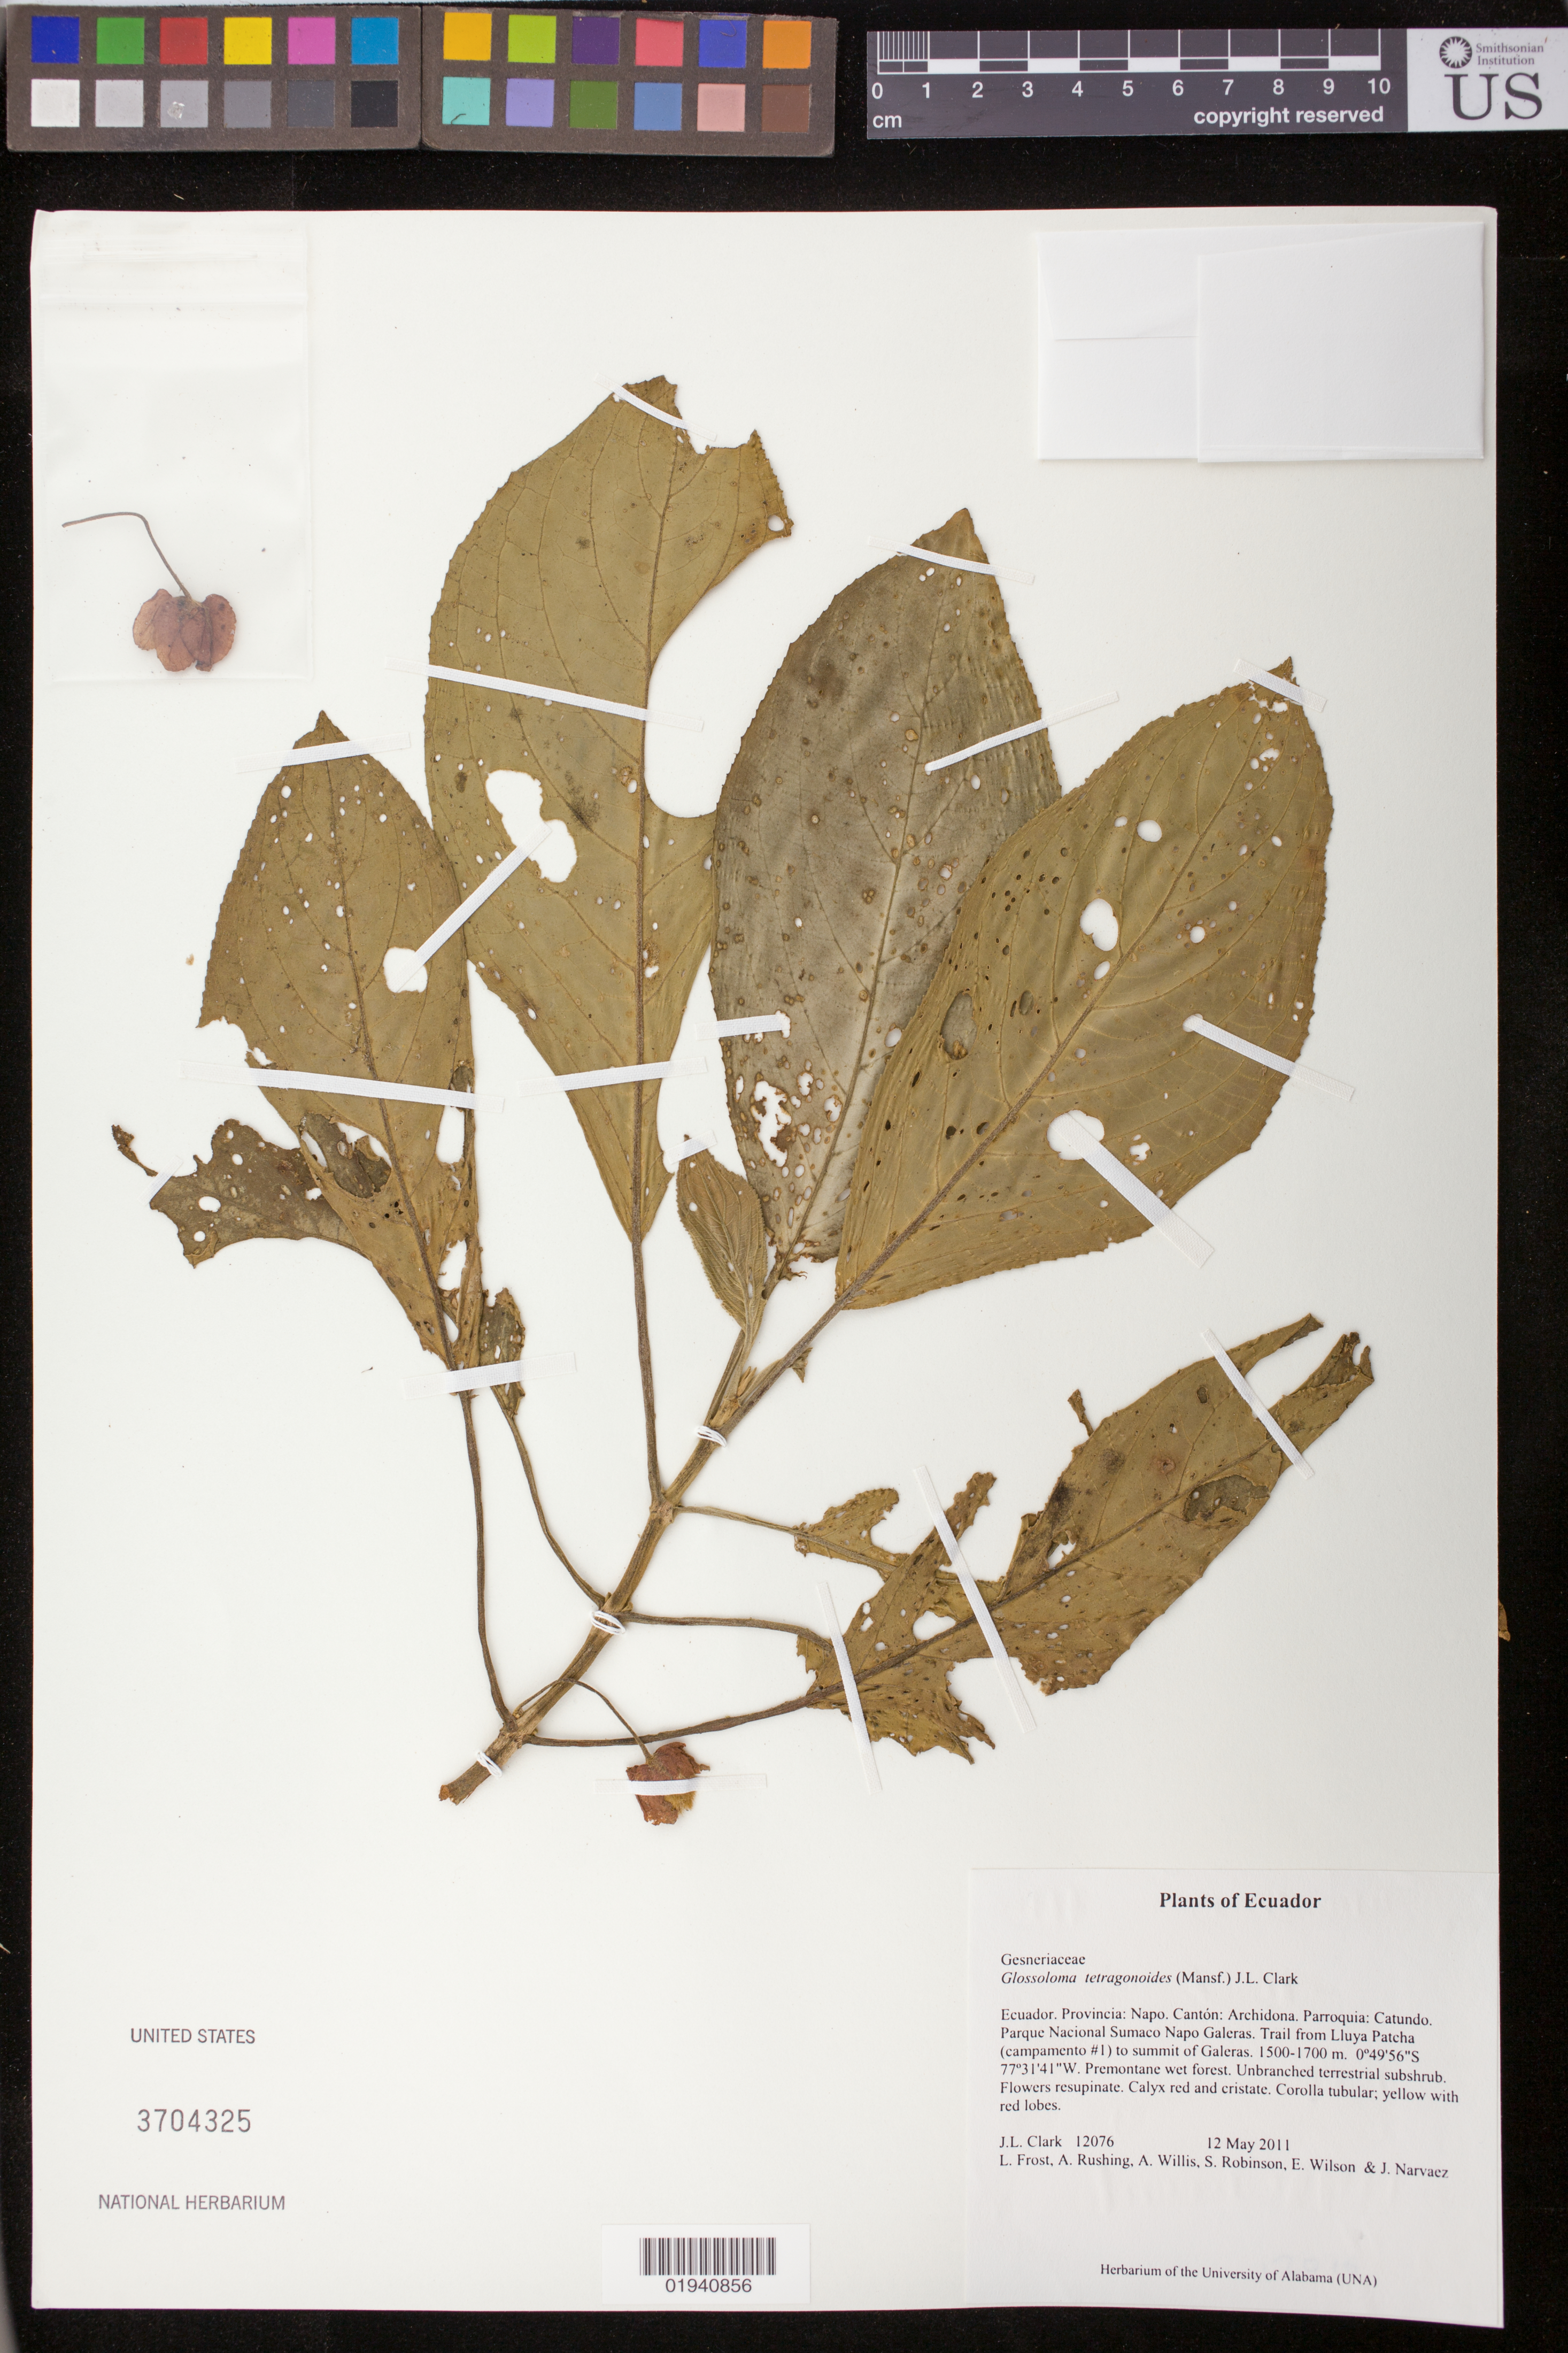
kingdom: Plantae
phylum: Tracheophyta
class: Magnoliopsida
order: Lamiales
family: Gesneriaceae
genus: Glossoloma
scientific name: Glossoloma tetragonoides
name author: (Mansf.) J.L. Clark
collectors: J. L. Clark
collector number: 12076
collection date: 2011-05-12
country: Ecuador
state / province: Napo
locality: Canton: Archidona. Parroquia Catundo. Parque National Sumaco Napo Galeras. Trail from Lluya Patcha (campamento #1) to summit of Galeras.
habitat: Premontane wet forest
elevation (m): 1500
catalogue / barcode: US 3704325